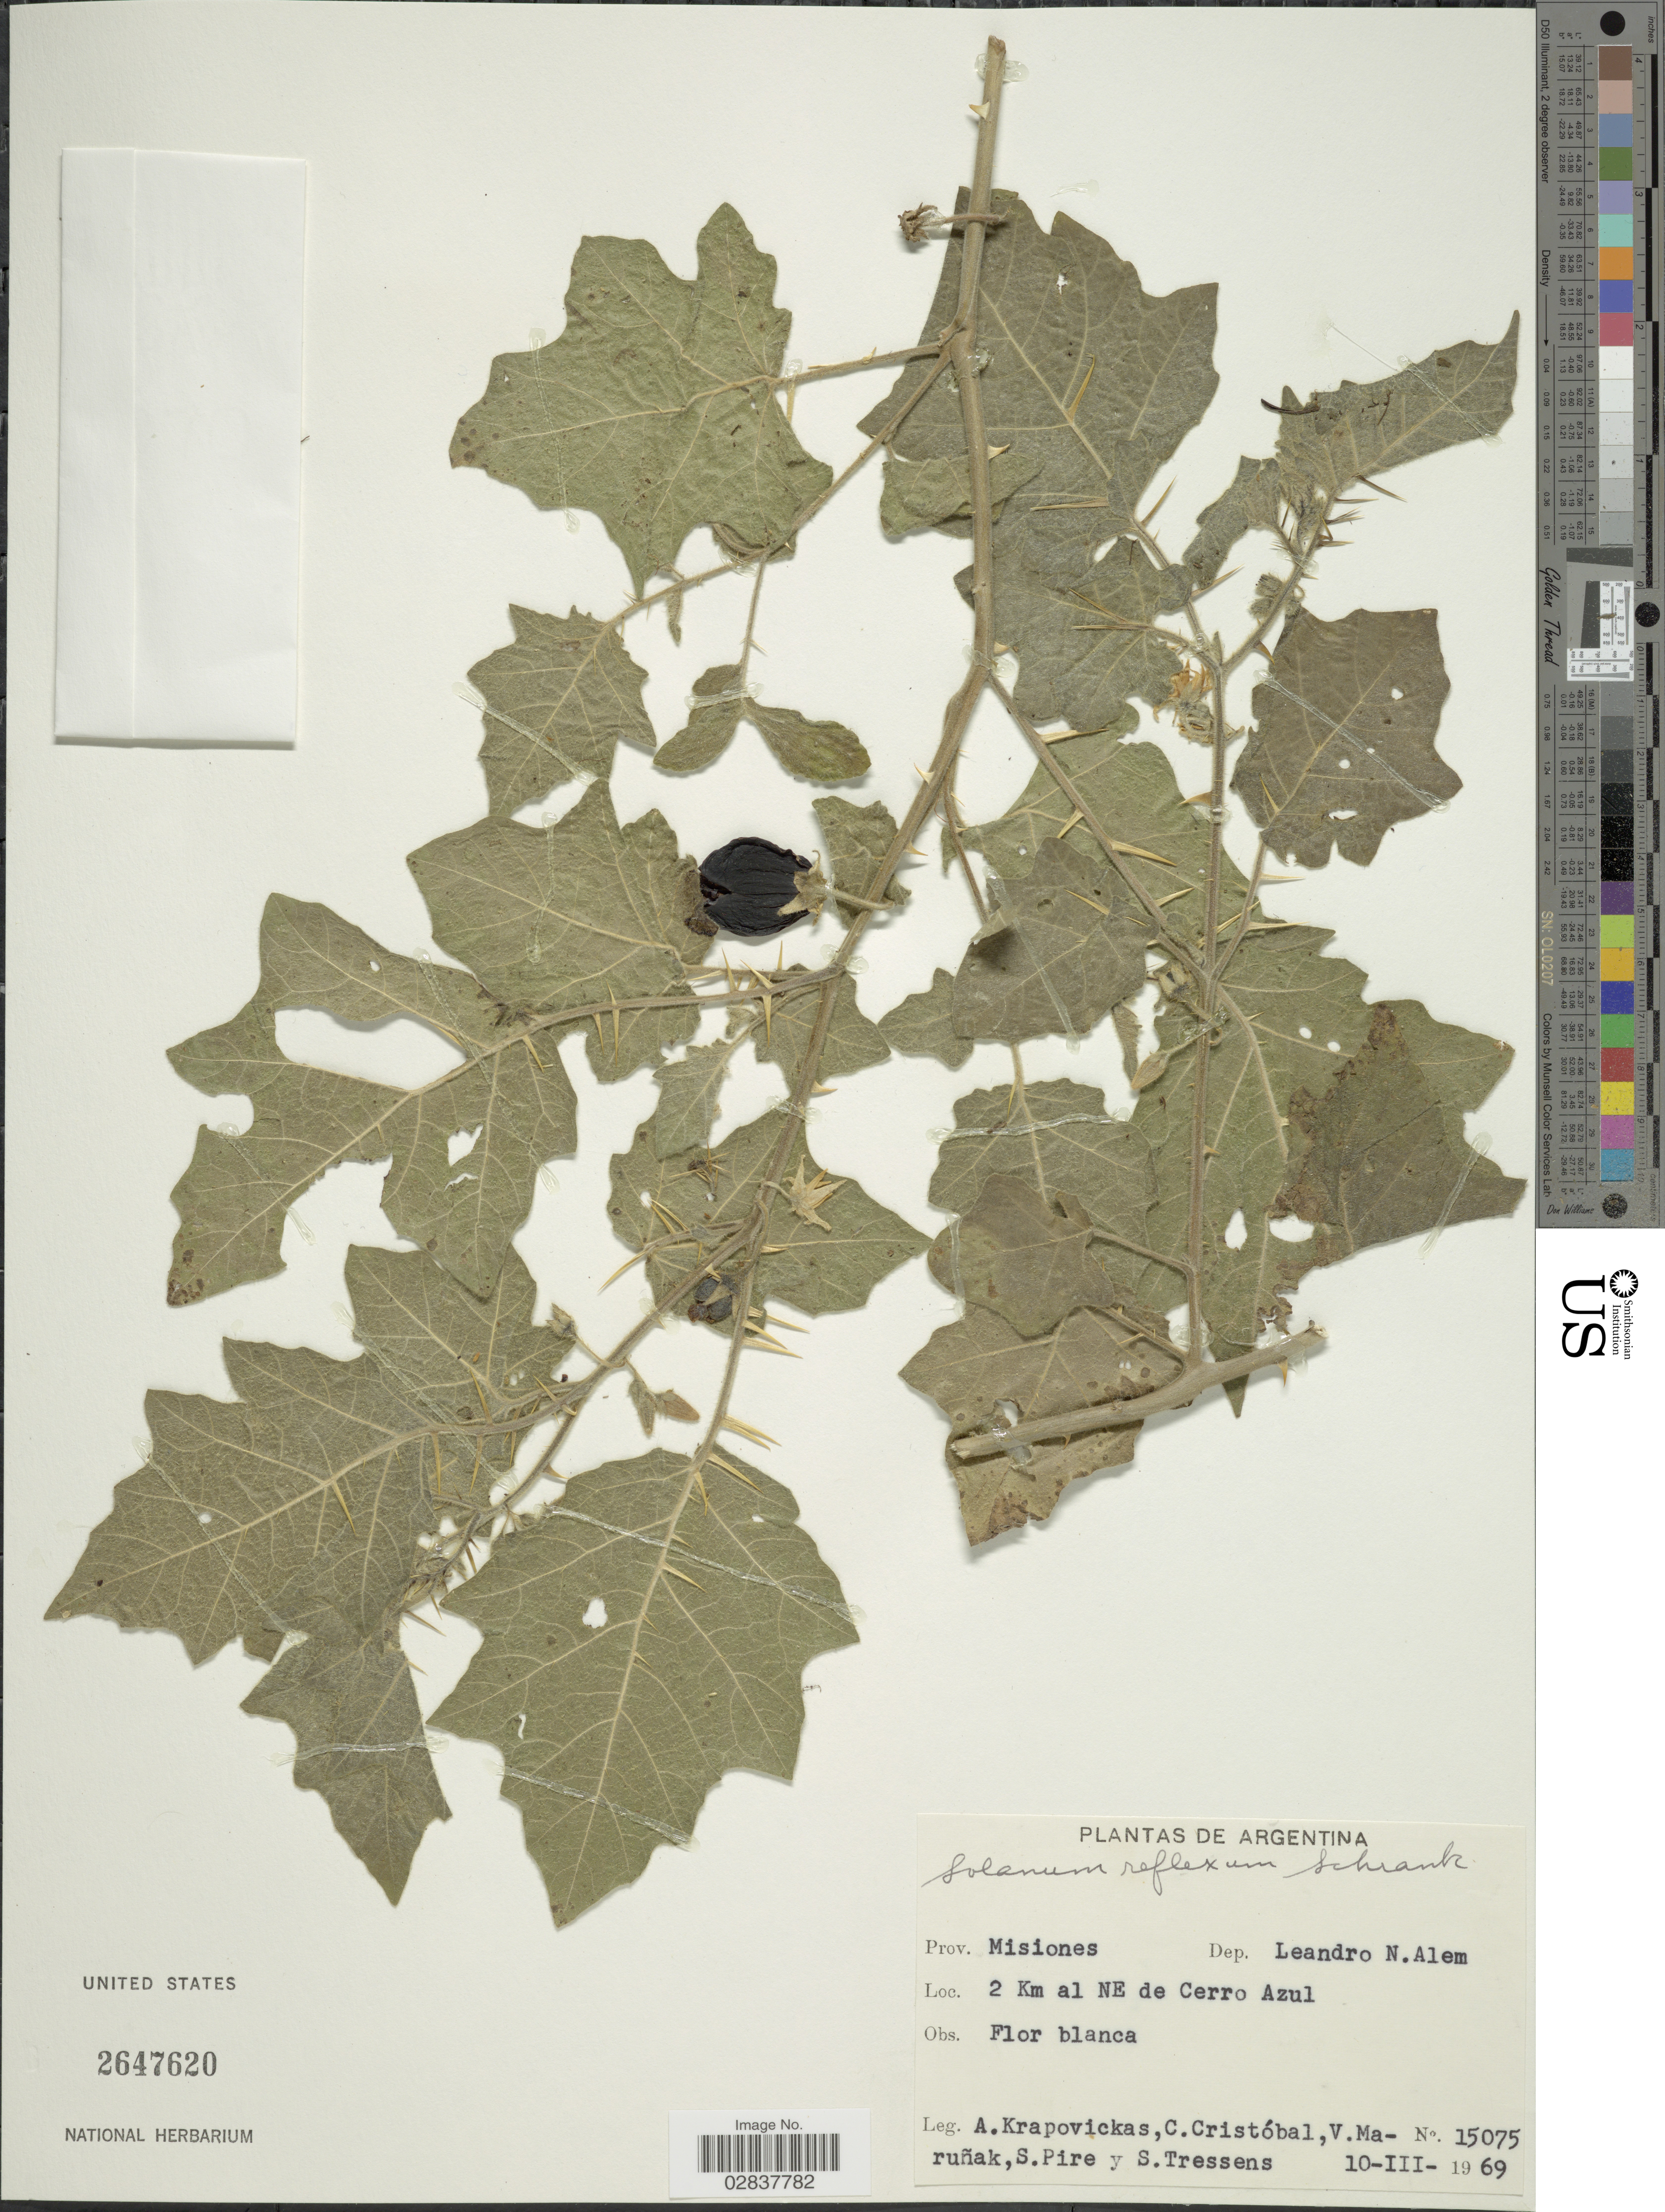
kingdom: Plantae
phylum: Tracheophyta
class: Magnoliopsida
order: Solanales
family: Solanaceae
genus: Solanum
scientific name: Solanum reflexum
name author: Schrank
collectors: A. Krapovickas, C. Cristóbal, V. Maruñak, S. Pire & S. Tressens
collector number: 15075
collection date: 1969-03-10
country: Argentina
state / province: Misiones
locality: Dep. Leandro N.Alem. 2 Km al NE de Cerro Azul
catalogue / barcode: US 2647620